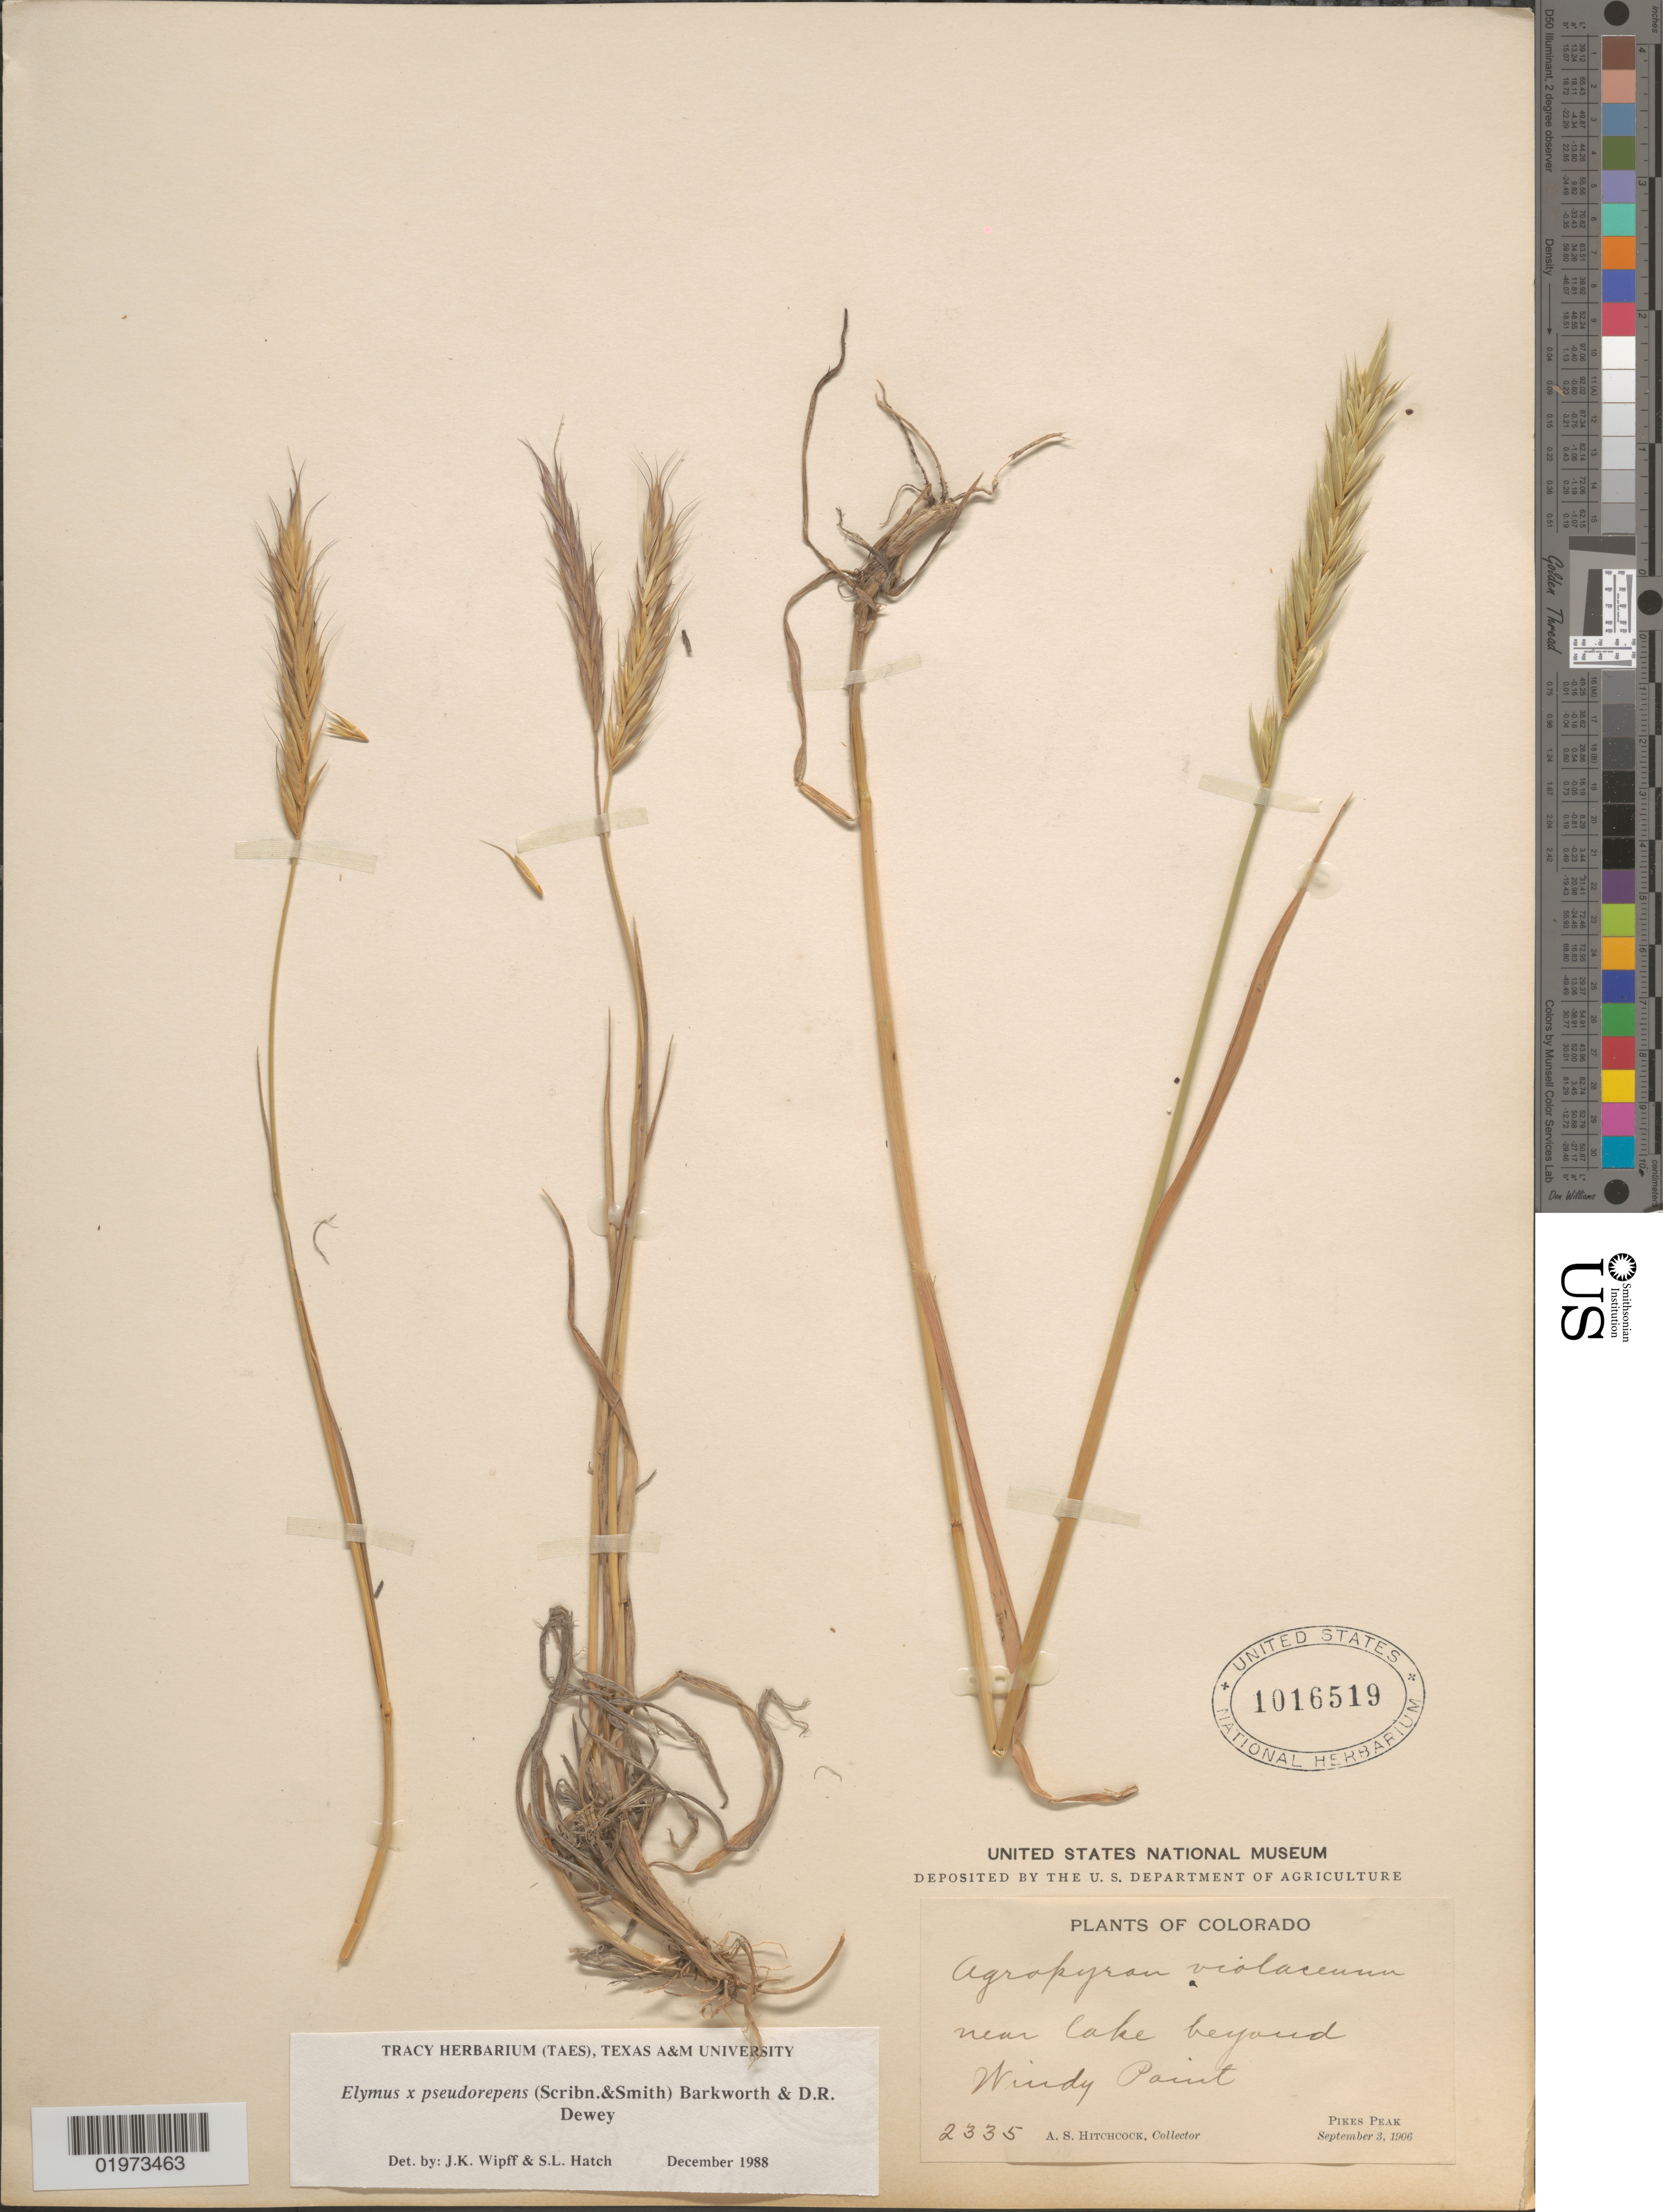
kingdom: Plantae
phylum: Tracheophyta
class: Liliopsida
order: Poales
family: Poaceae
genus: Elymus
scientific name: Elymus x pseudorepens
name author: (Scribn. & J.G. Sm.) Barkworth & Dewey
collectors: A. S. Hitchcock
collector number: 2335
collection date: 1906-09-03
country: United States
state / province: Colorado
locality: Near lake beyond Windy Point. Pikes Peak.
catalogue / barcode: US 1016519